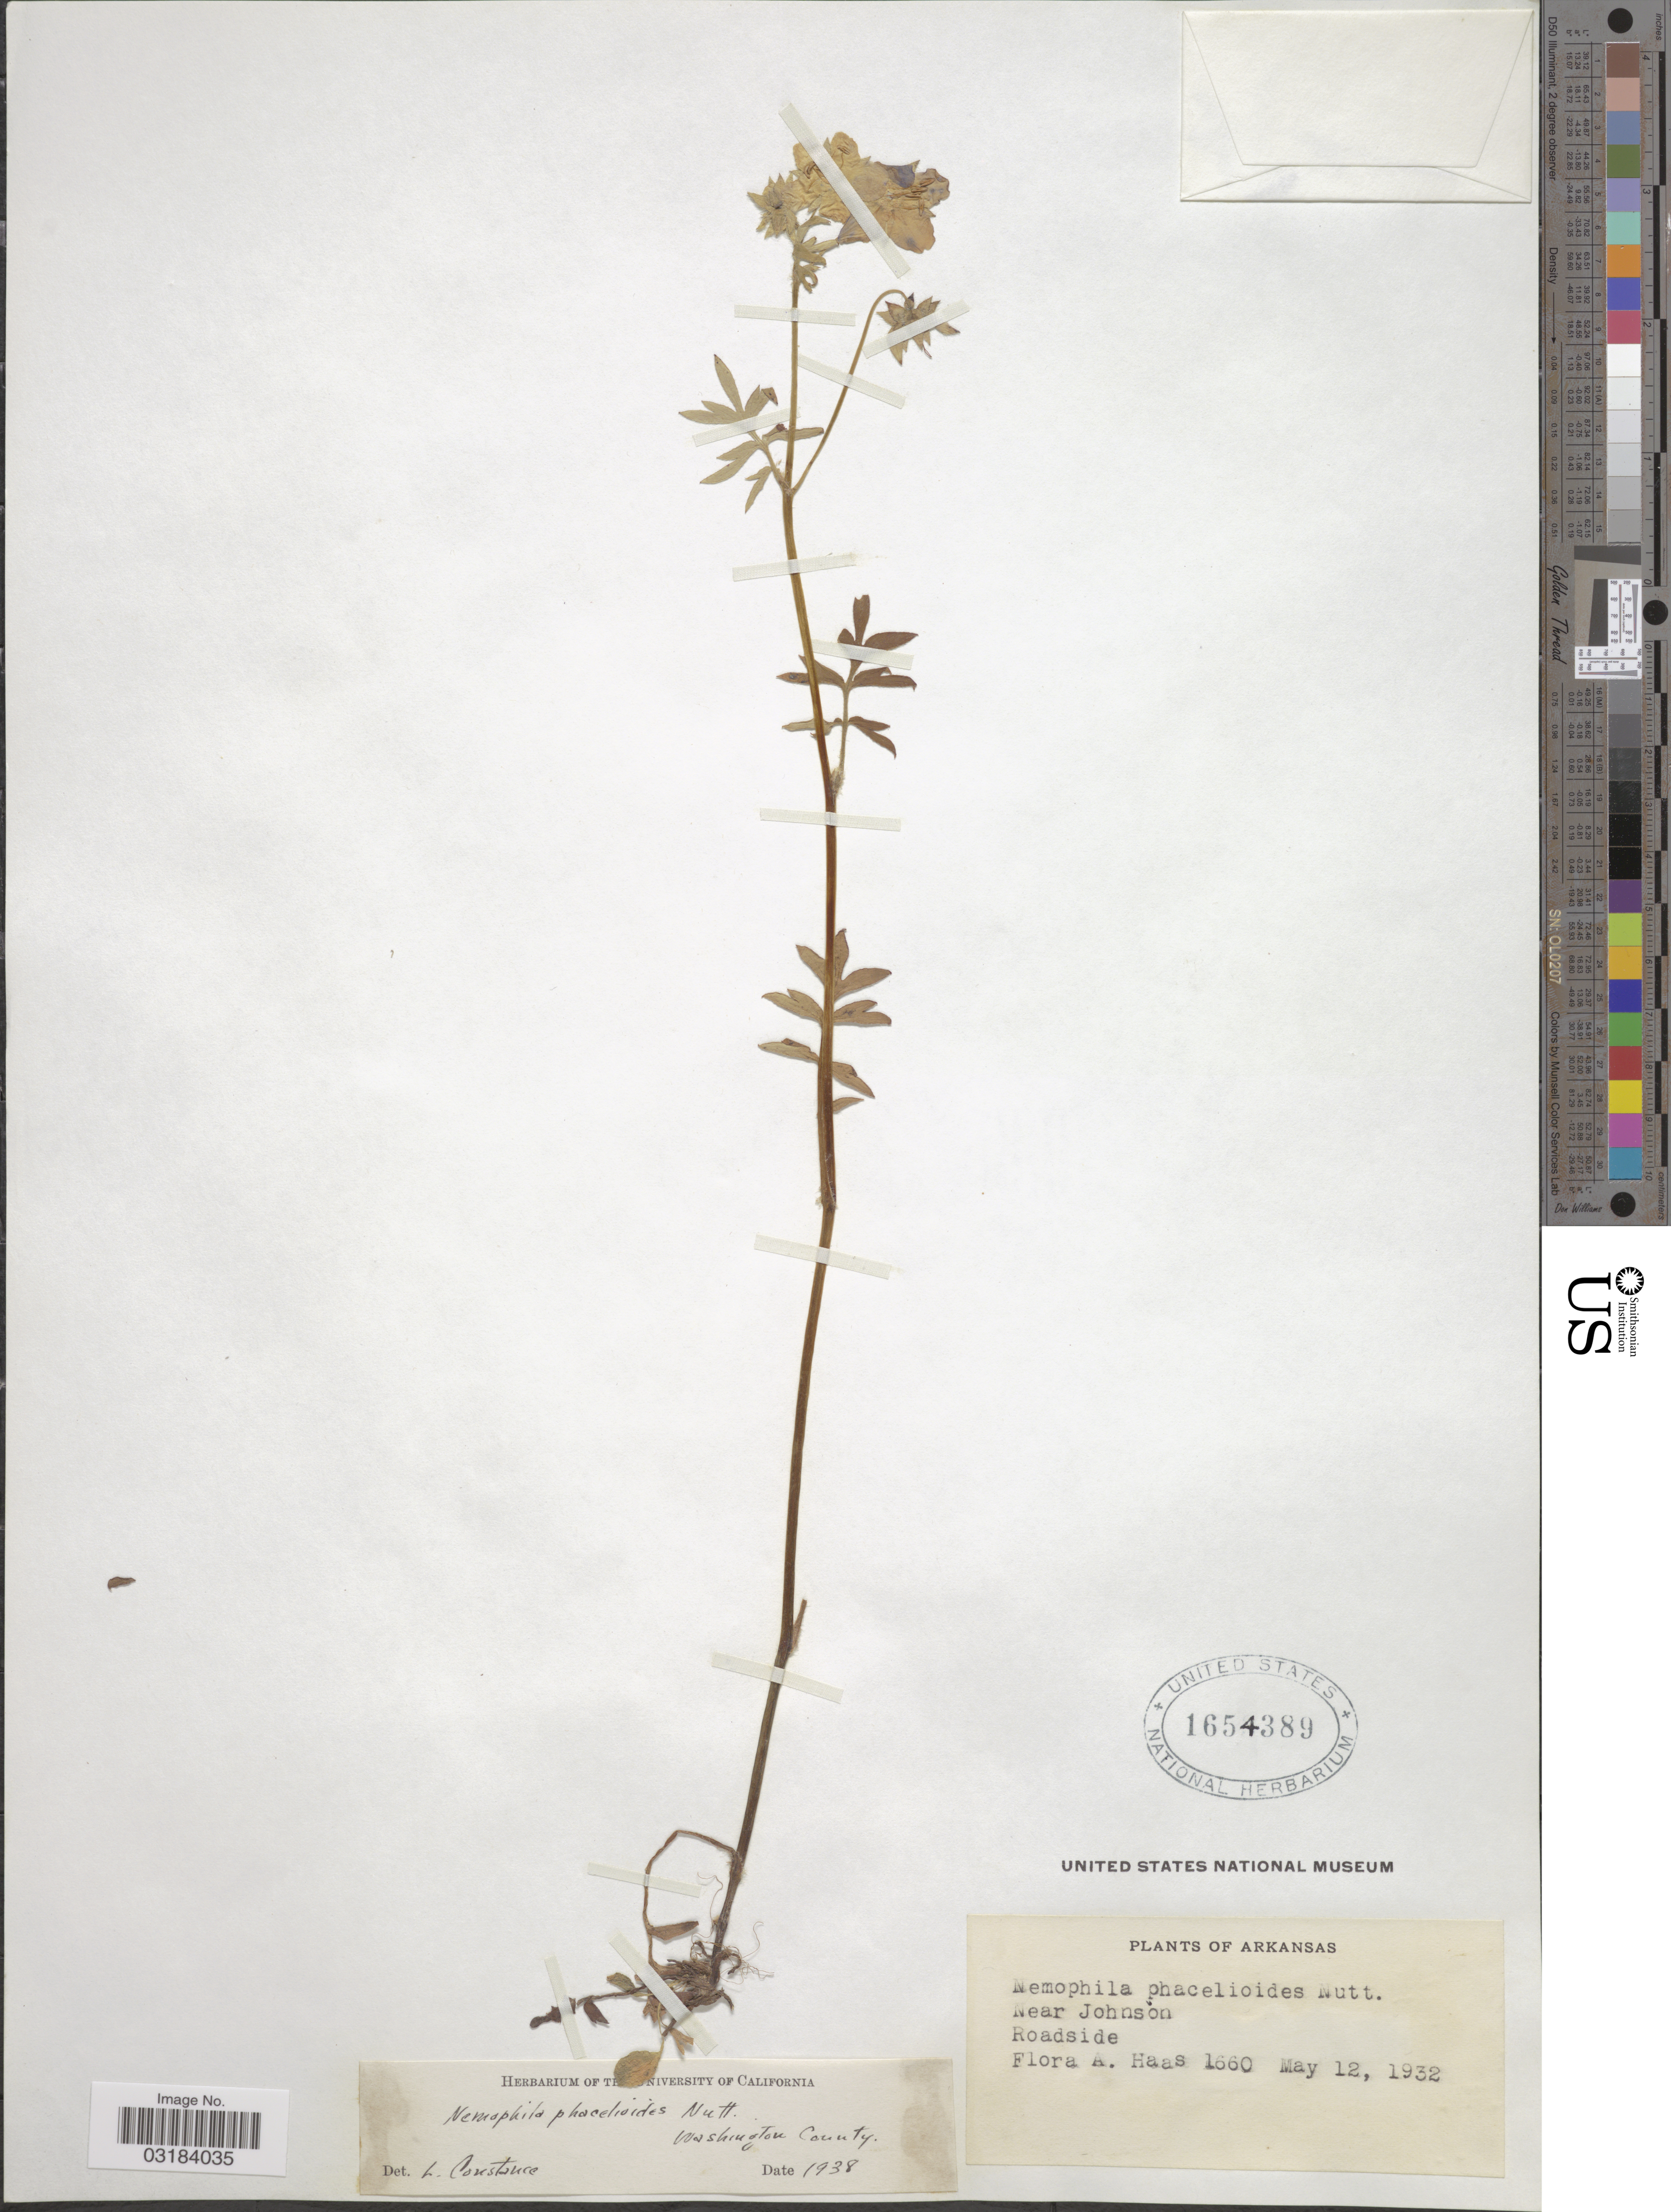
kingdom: Plantae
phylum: Tracheophyta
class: Magnoliopsida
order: Boraginales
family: Hydrophyllaceae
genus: Nemophila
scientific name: Nemophila phacelioides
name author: W.P.C. Barton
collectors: F. A. Haas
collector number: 1660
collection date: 1932-05-12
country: United States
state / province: Arkansas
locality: Near Johnson.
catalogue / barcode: US 1654389